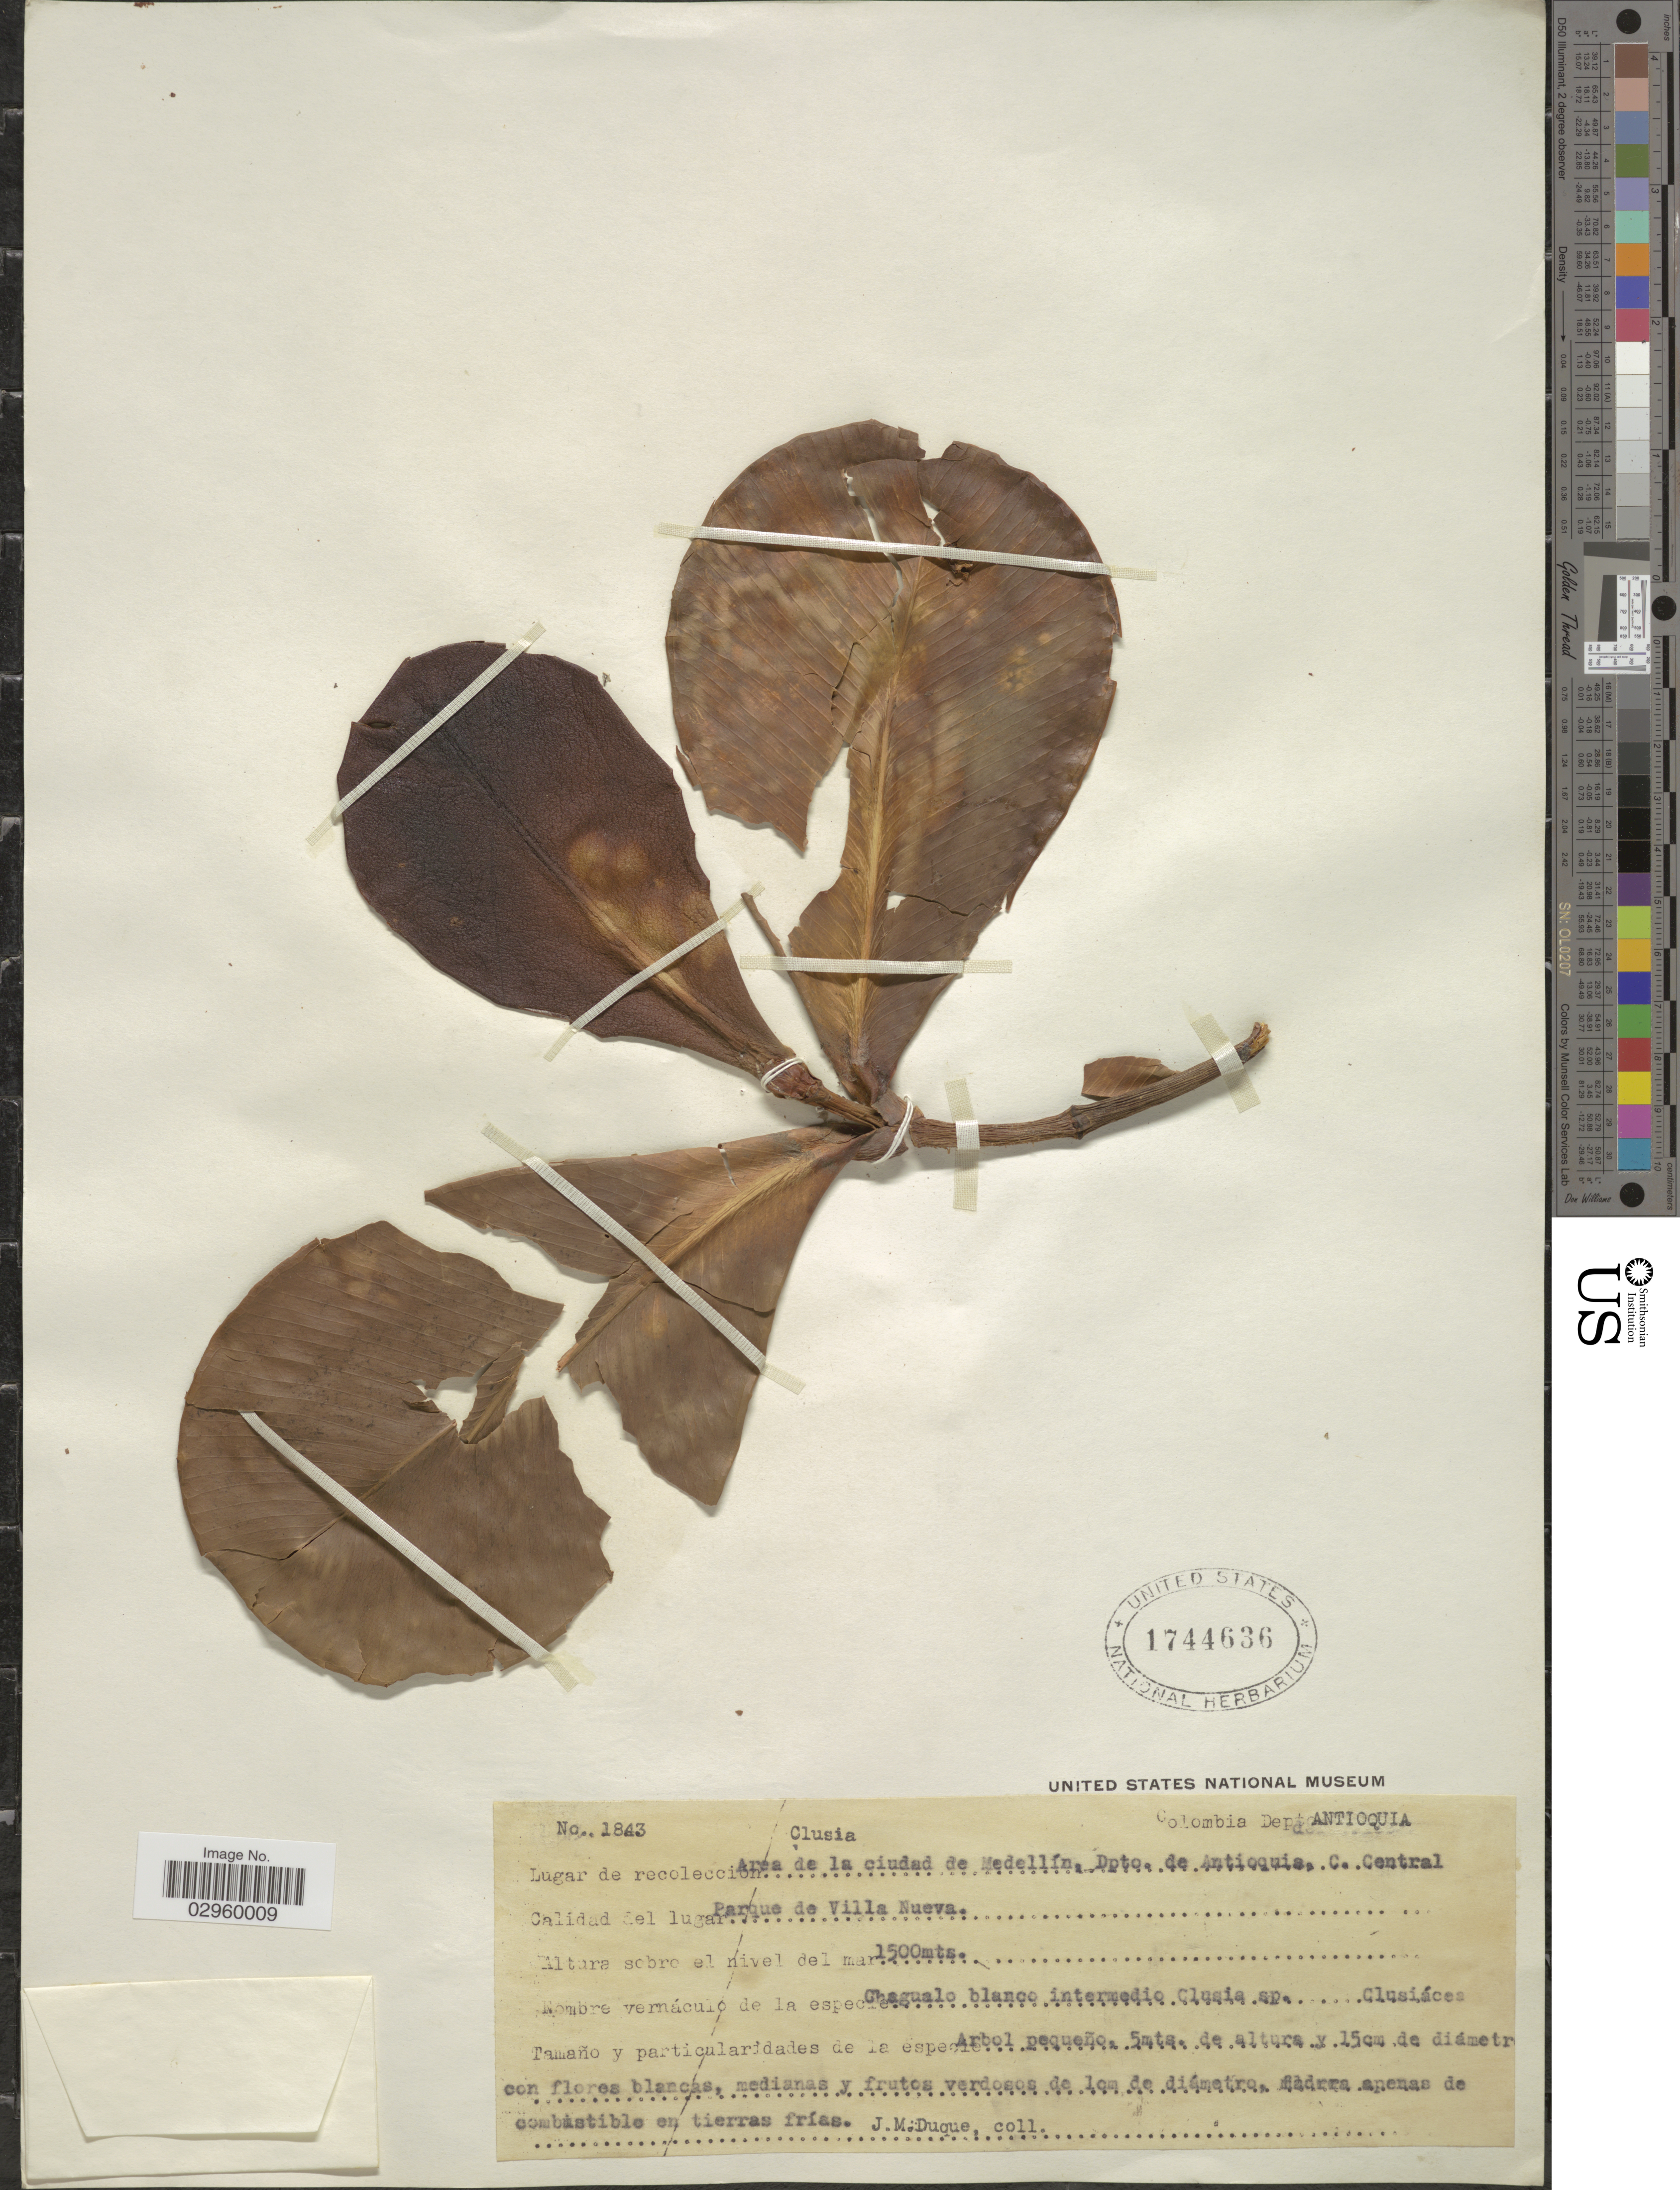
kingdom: Plantae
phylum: Tracheophyta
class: Magnoliopsida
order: Malpighiales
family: Clusiaceae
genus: Clusia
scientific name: Clusia sp.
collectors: J. Duque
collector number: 1843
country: Colombia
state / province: Antioquia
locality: Dept. Antioquia, Area de la ciudad de Medellín, Dpto. de Antioquia, C. Central, Parque de Villa Nueva.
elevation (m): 1500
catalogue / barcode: US 1744636